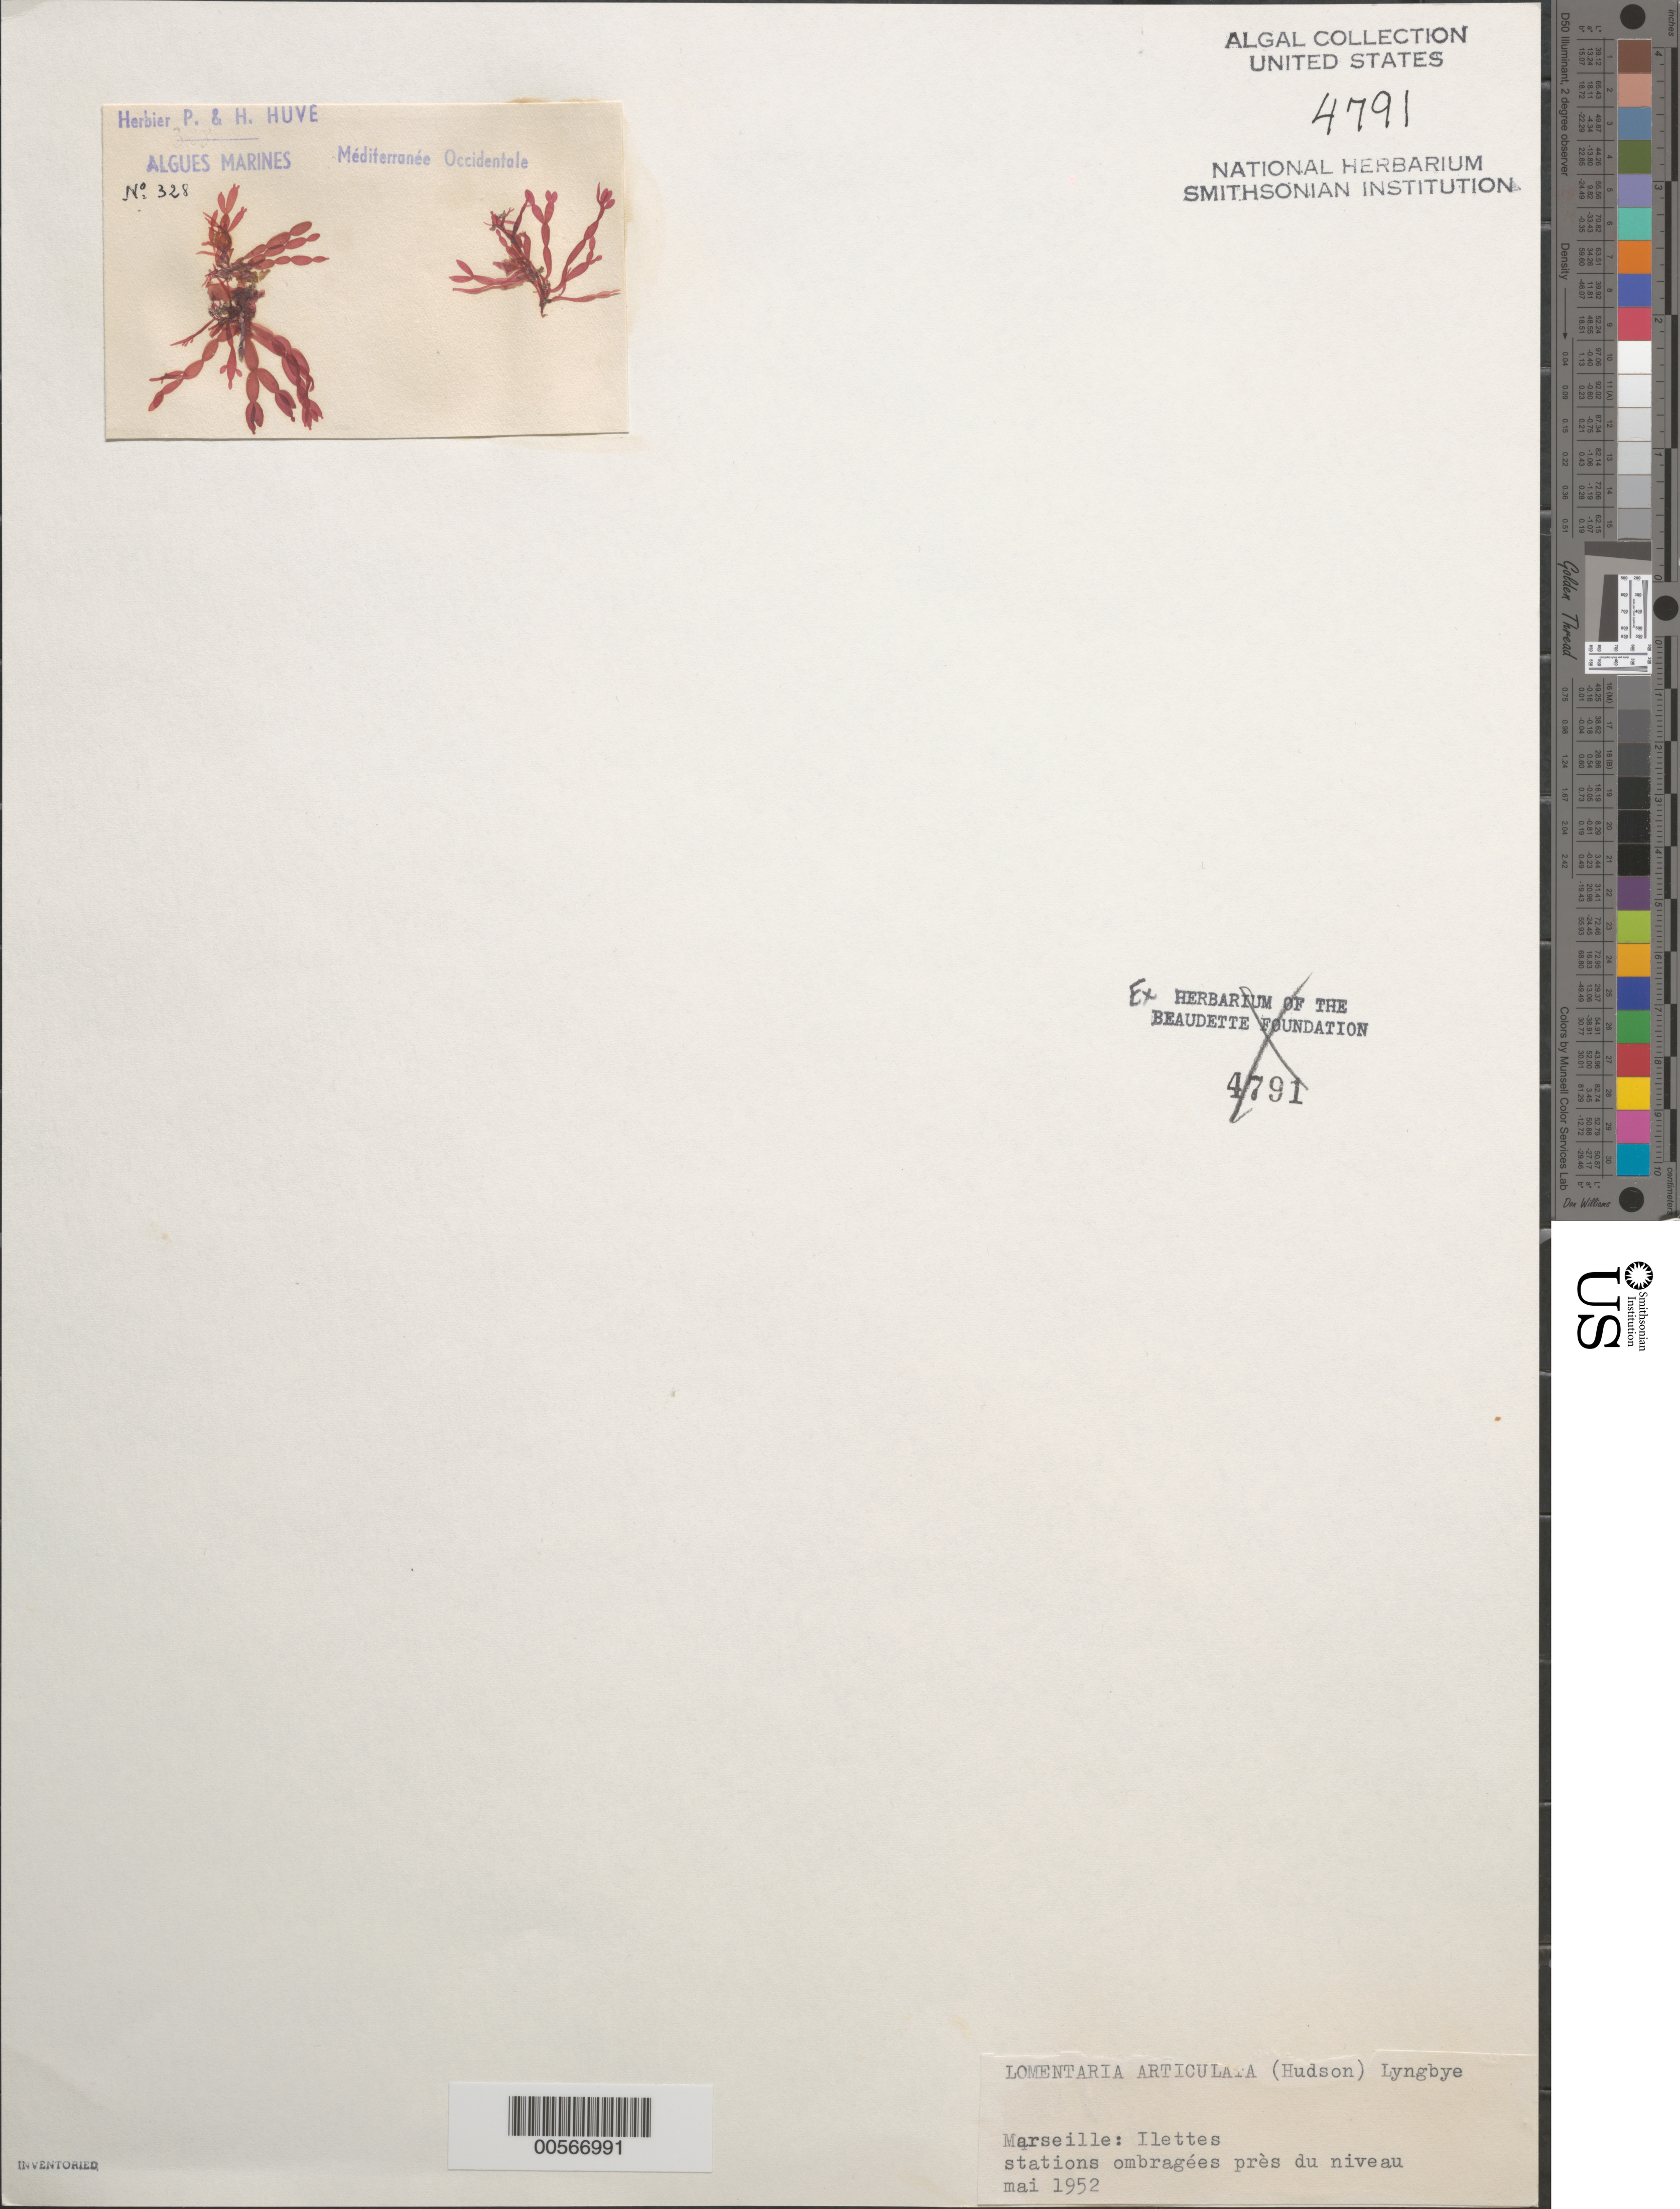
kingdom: Plantae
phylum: Rhodophyta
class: Florideophyceae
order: Rhodymeniales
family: Lomentariaceae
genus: Lomentaria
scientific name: Lomentaria articulata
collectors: P. Huve & H. Huve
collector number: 328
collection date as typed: May 1952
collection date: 1952-05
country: France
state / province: Provence-Alpes-Côte d'Azur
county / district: Bouches-Du-Rhône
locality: Ilettes, Marseille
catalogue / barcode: US 4791